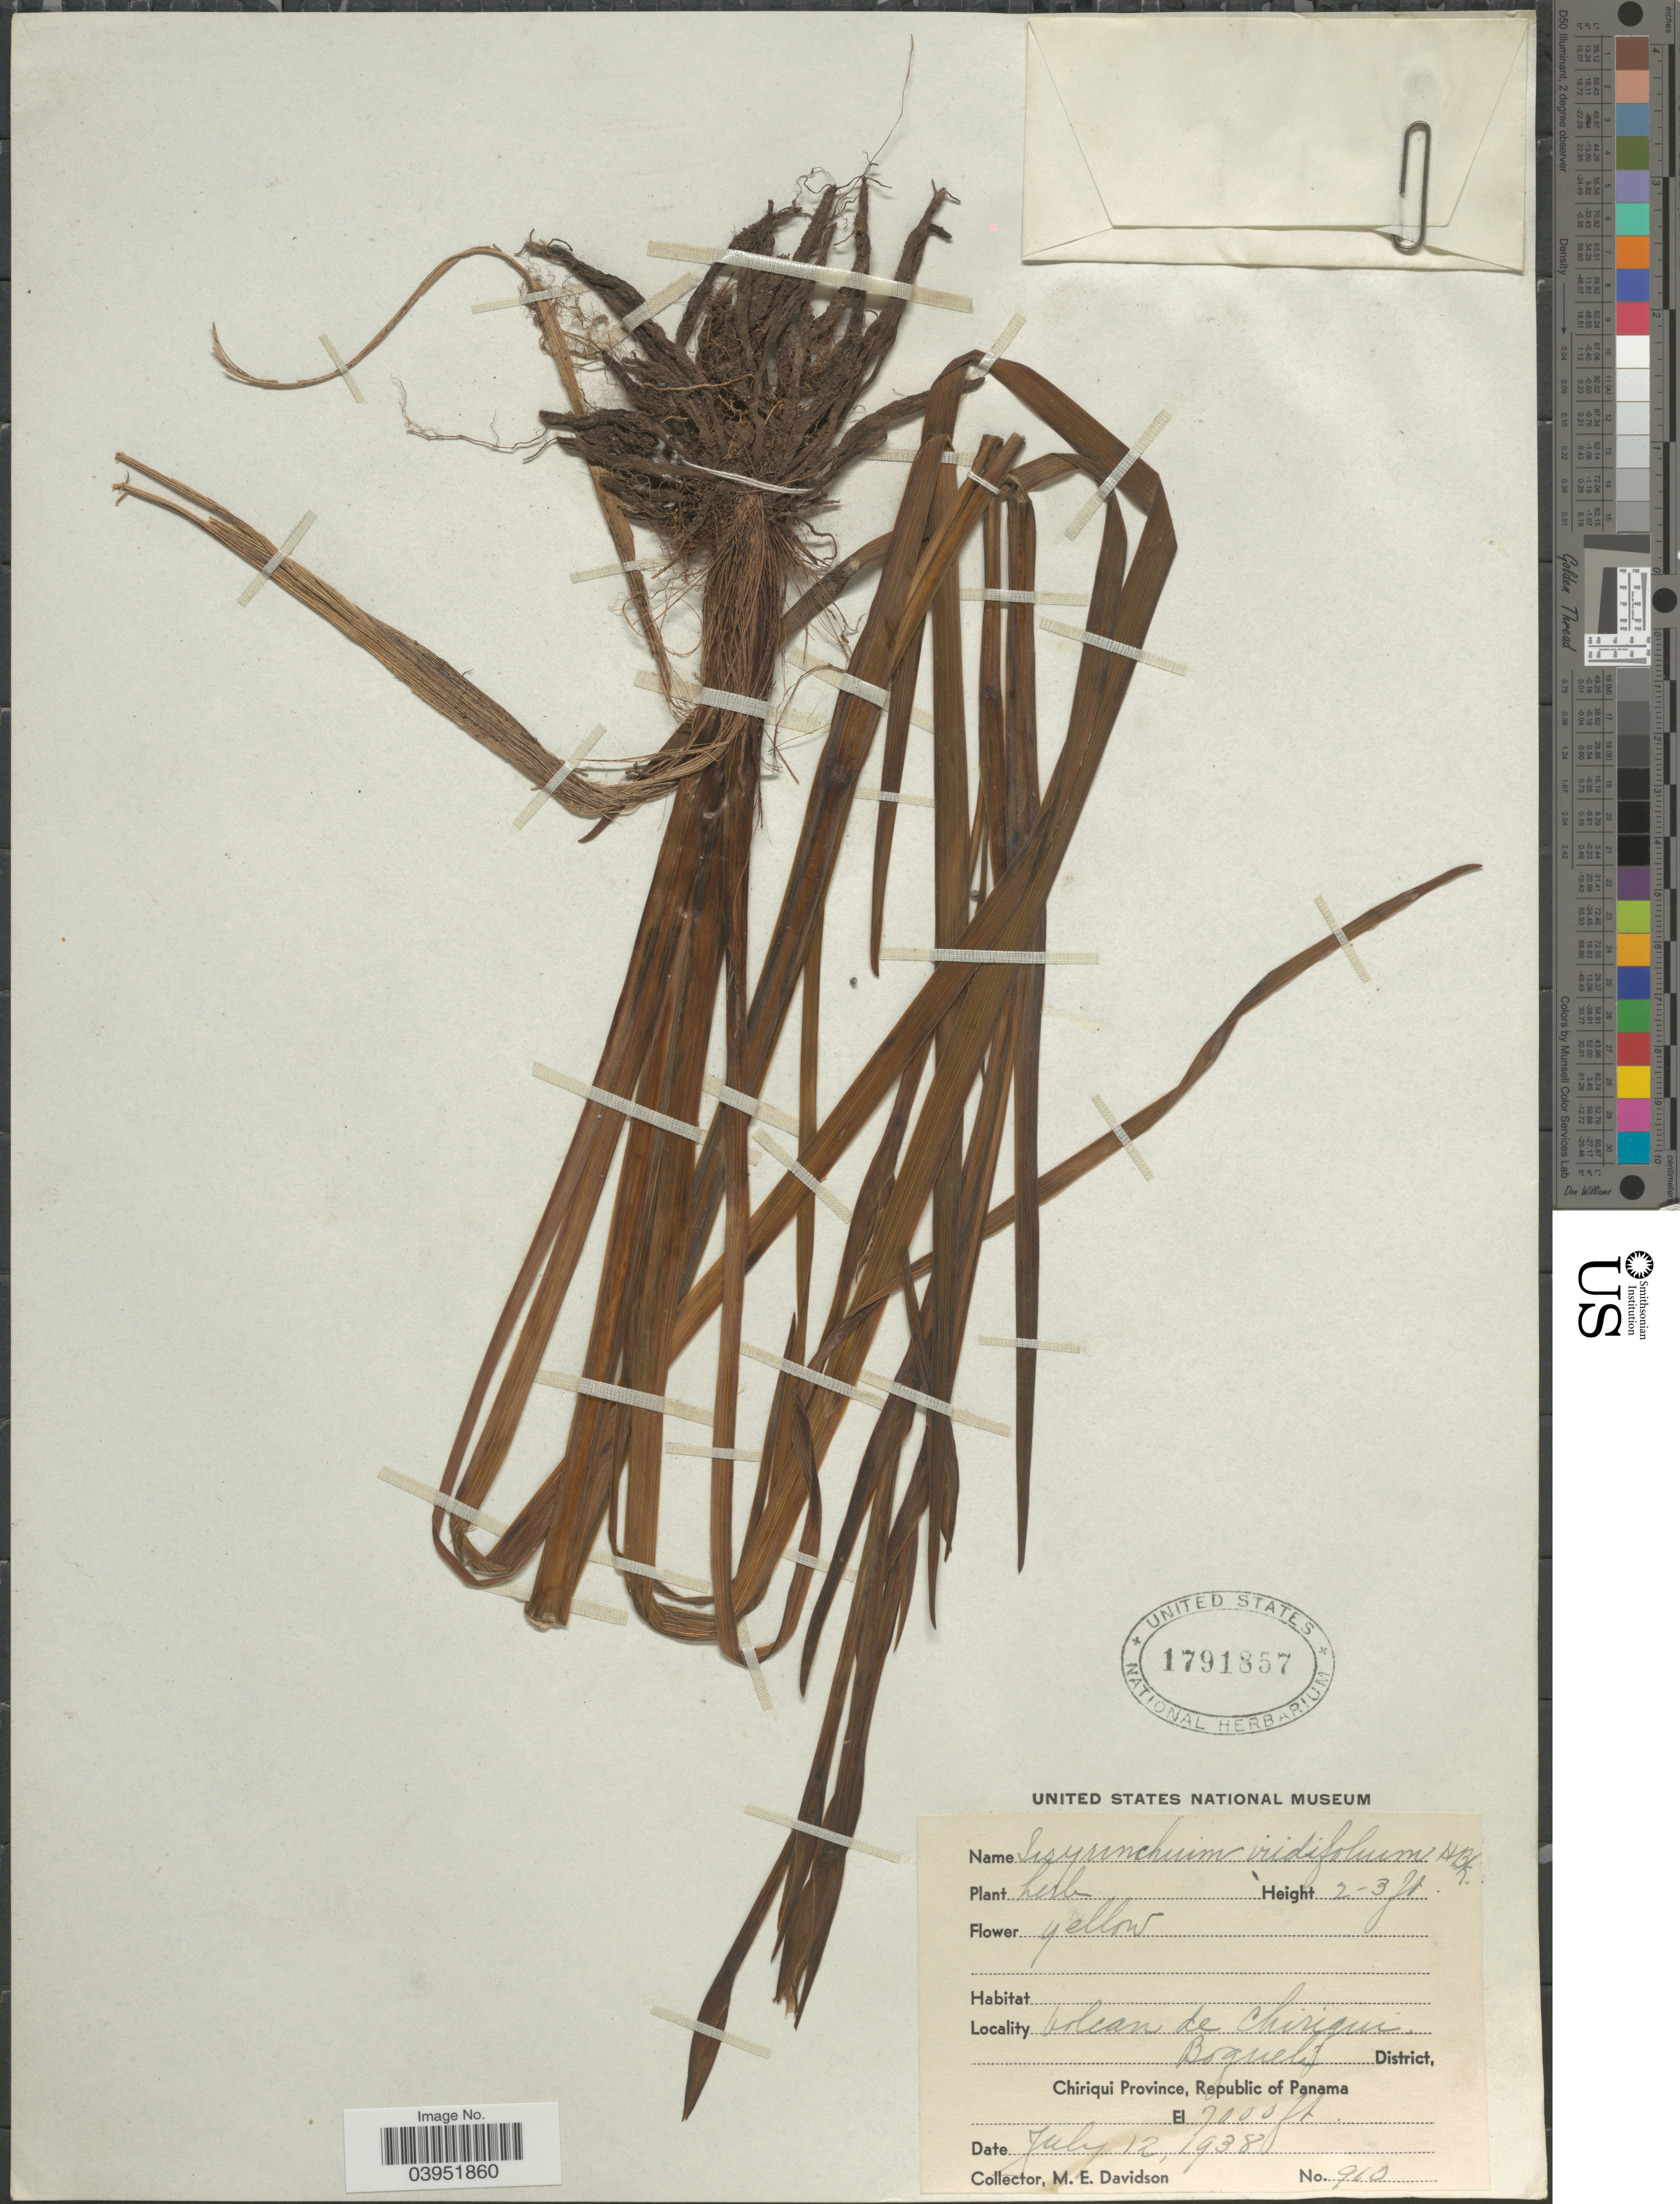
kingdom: Plantae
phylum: Tracheophyta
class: Liliopsida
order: Asparagales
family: Iridaceae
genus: Sisyrinchium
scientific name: Sisyrinchium sp.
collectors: M. E. Davidson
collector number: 910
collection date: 1938-07-12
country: Panama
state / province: Chiriqui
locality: Volcan de Chiriqui. Boquete District, Republic of Panama.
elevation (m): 2134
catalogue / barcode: US 1791857